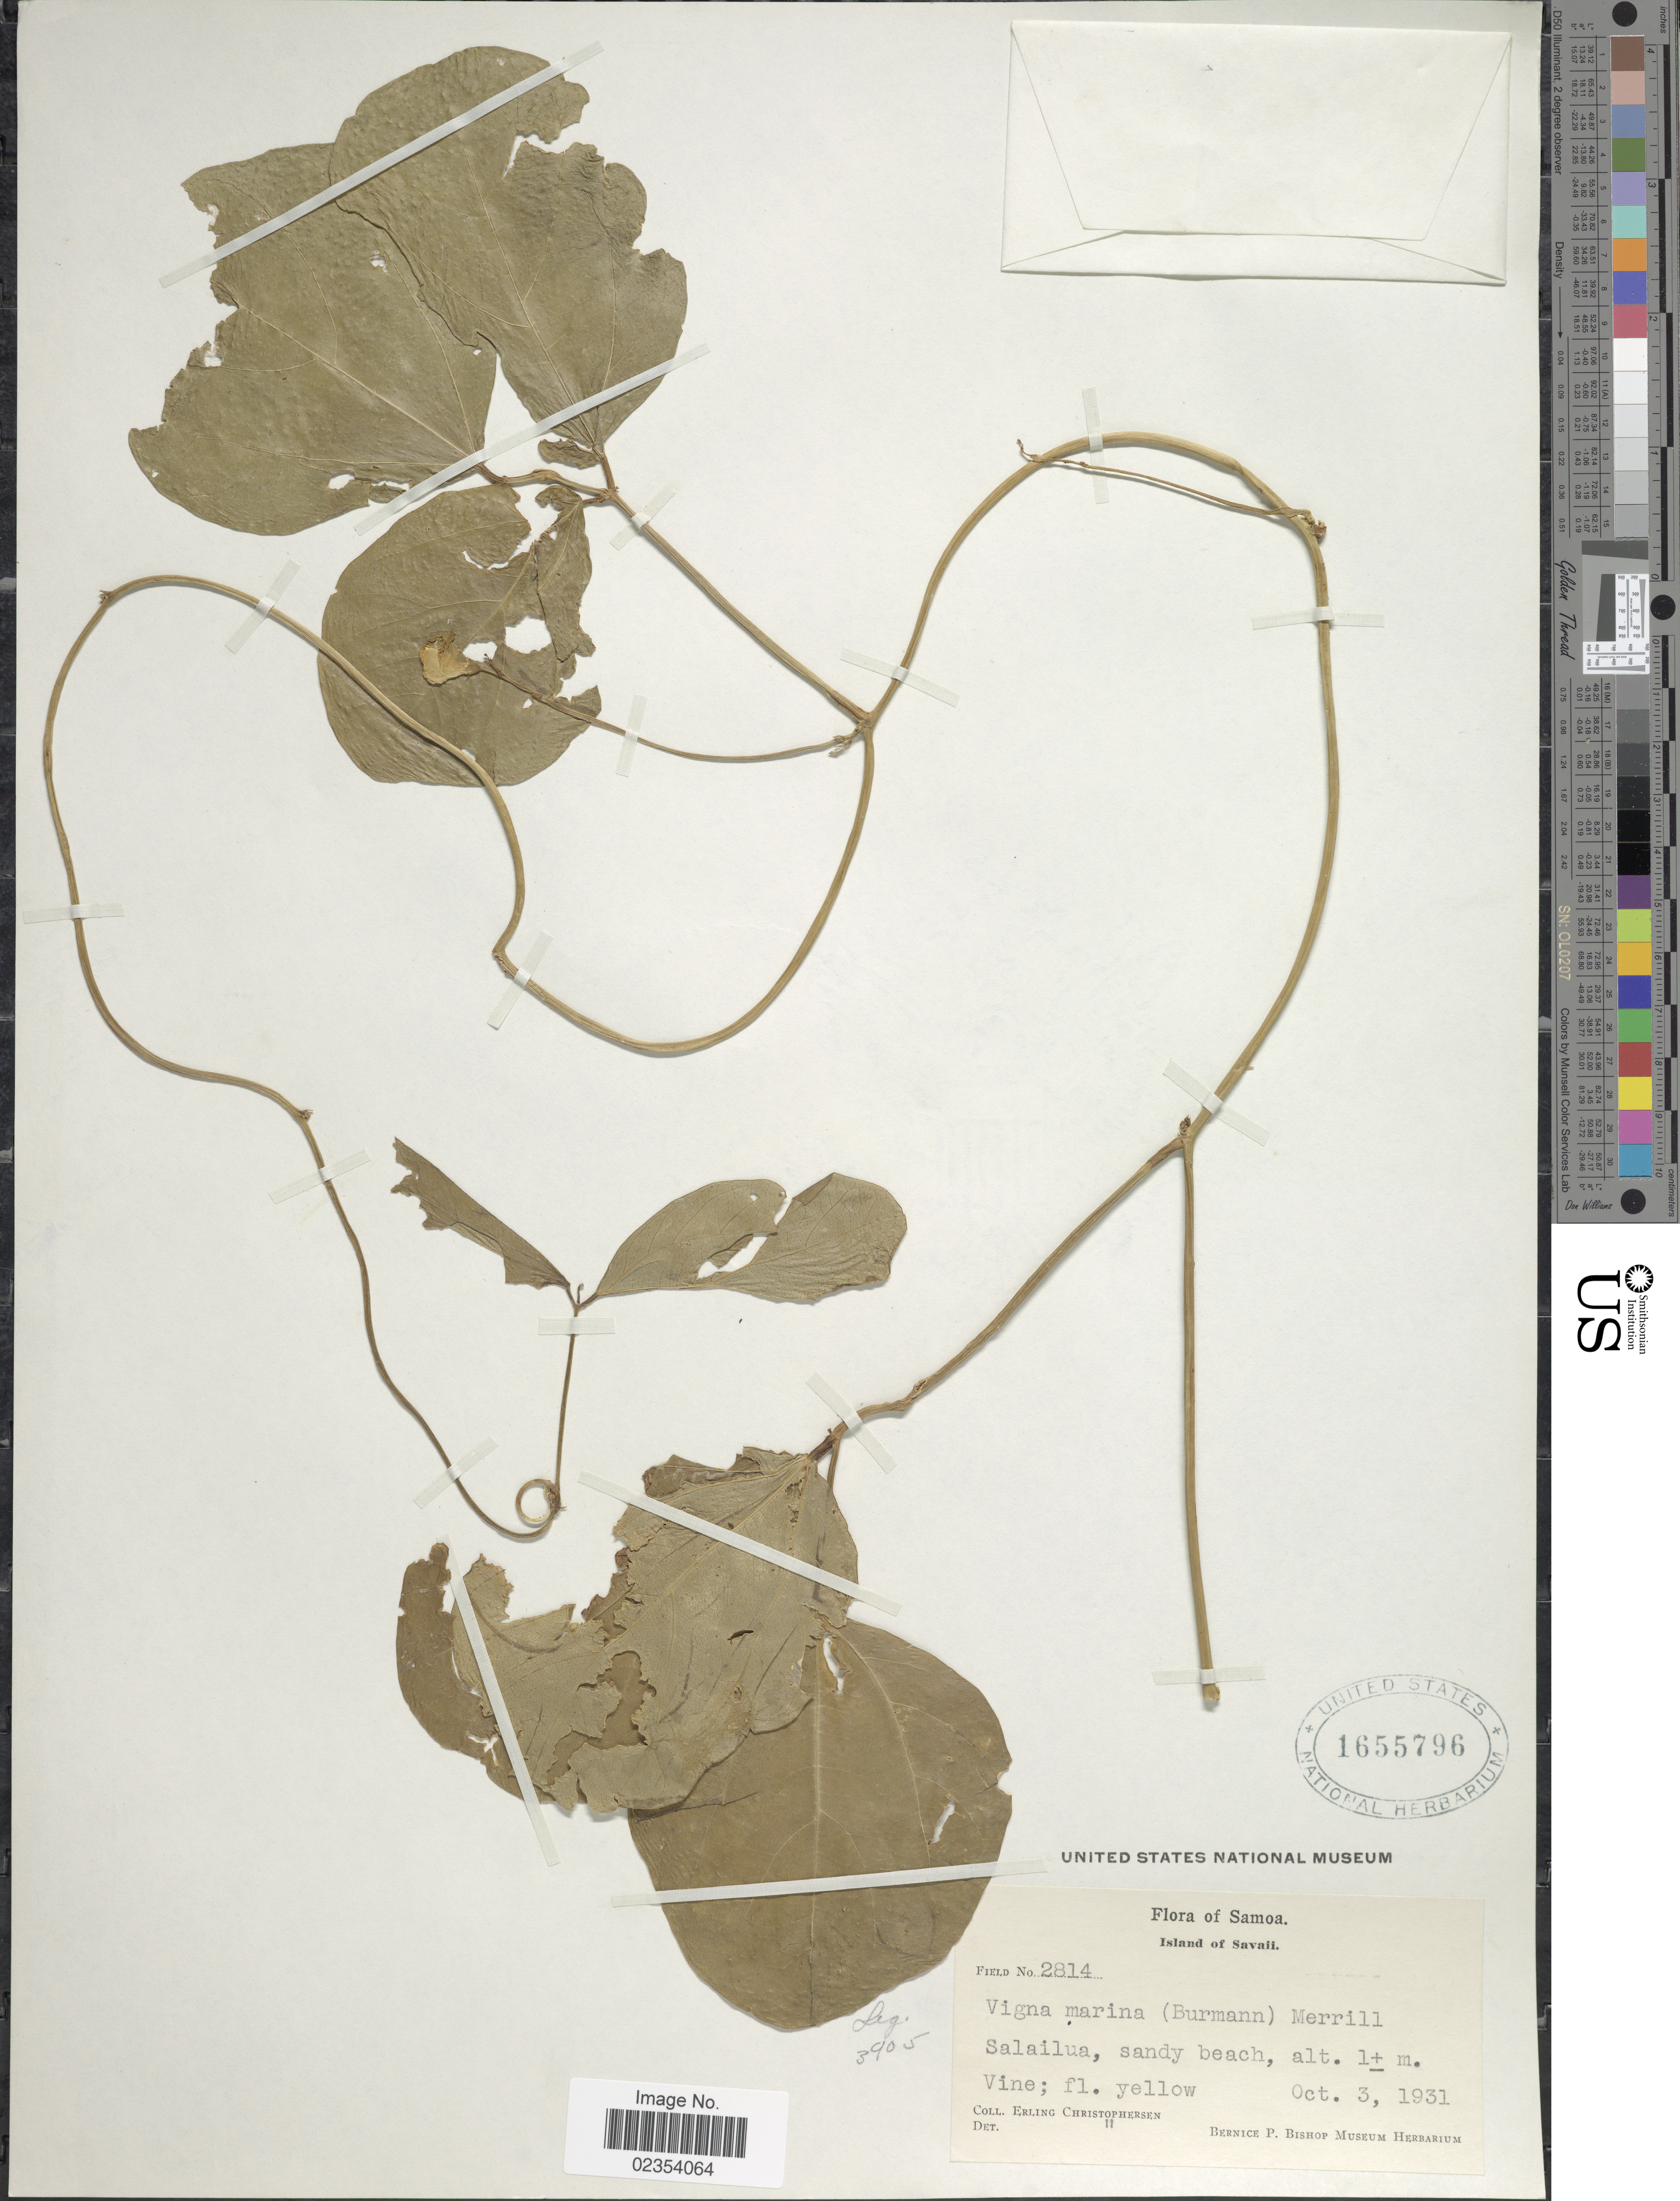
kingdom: Plantae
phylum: Tracheophyta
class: Magnoliopsida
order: Fabales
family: Fabaceae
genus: Vigna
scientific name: Vigna marina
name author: (Burm.) Merr.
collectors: E. Christophersen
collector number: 2814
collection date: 1931-10-03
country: Samoa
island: Savai'i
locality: Samoa. Island of Savaii. Slailua, sandy beach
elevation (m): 1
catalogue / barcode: US 1655796